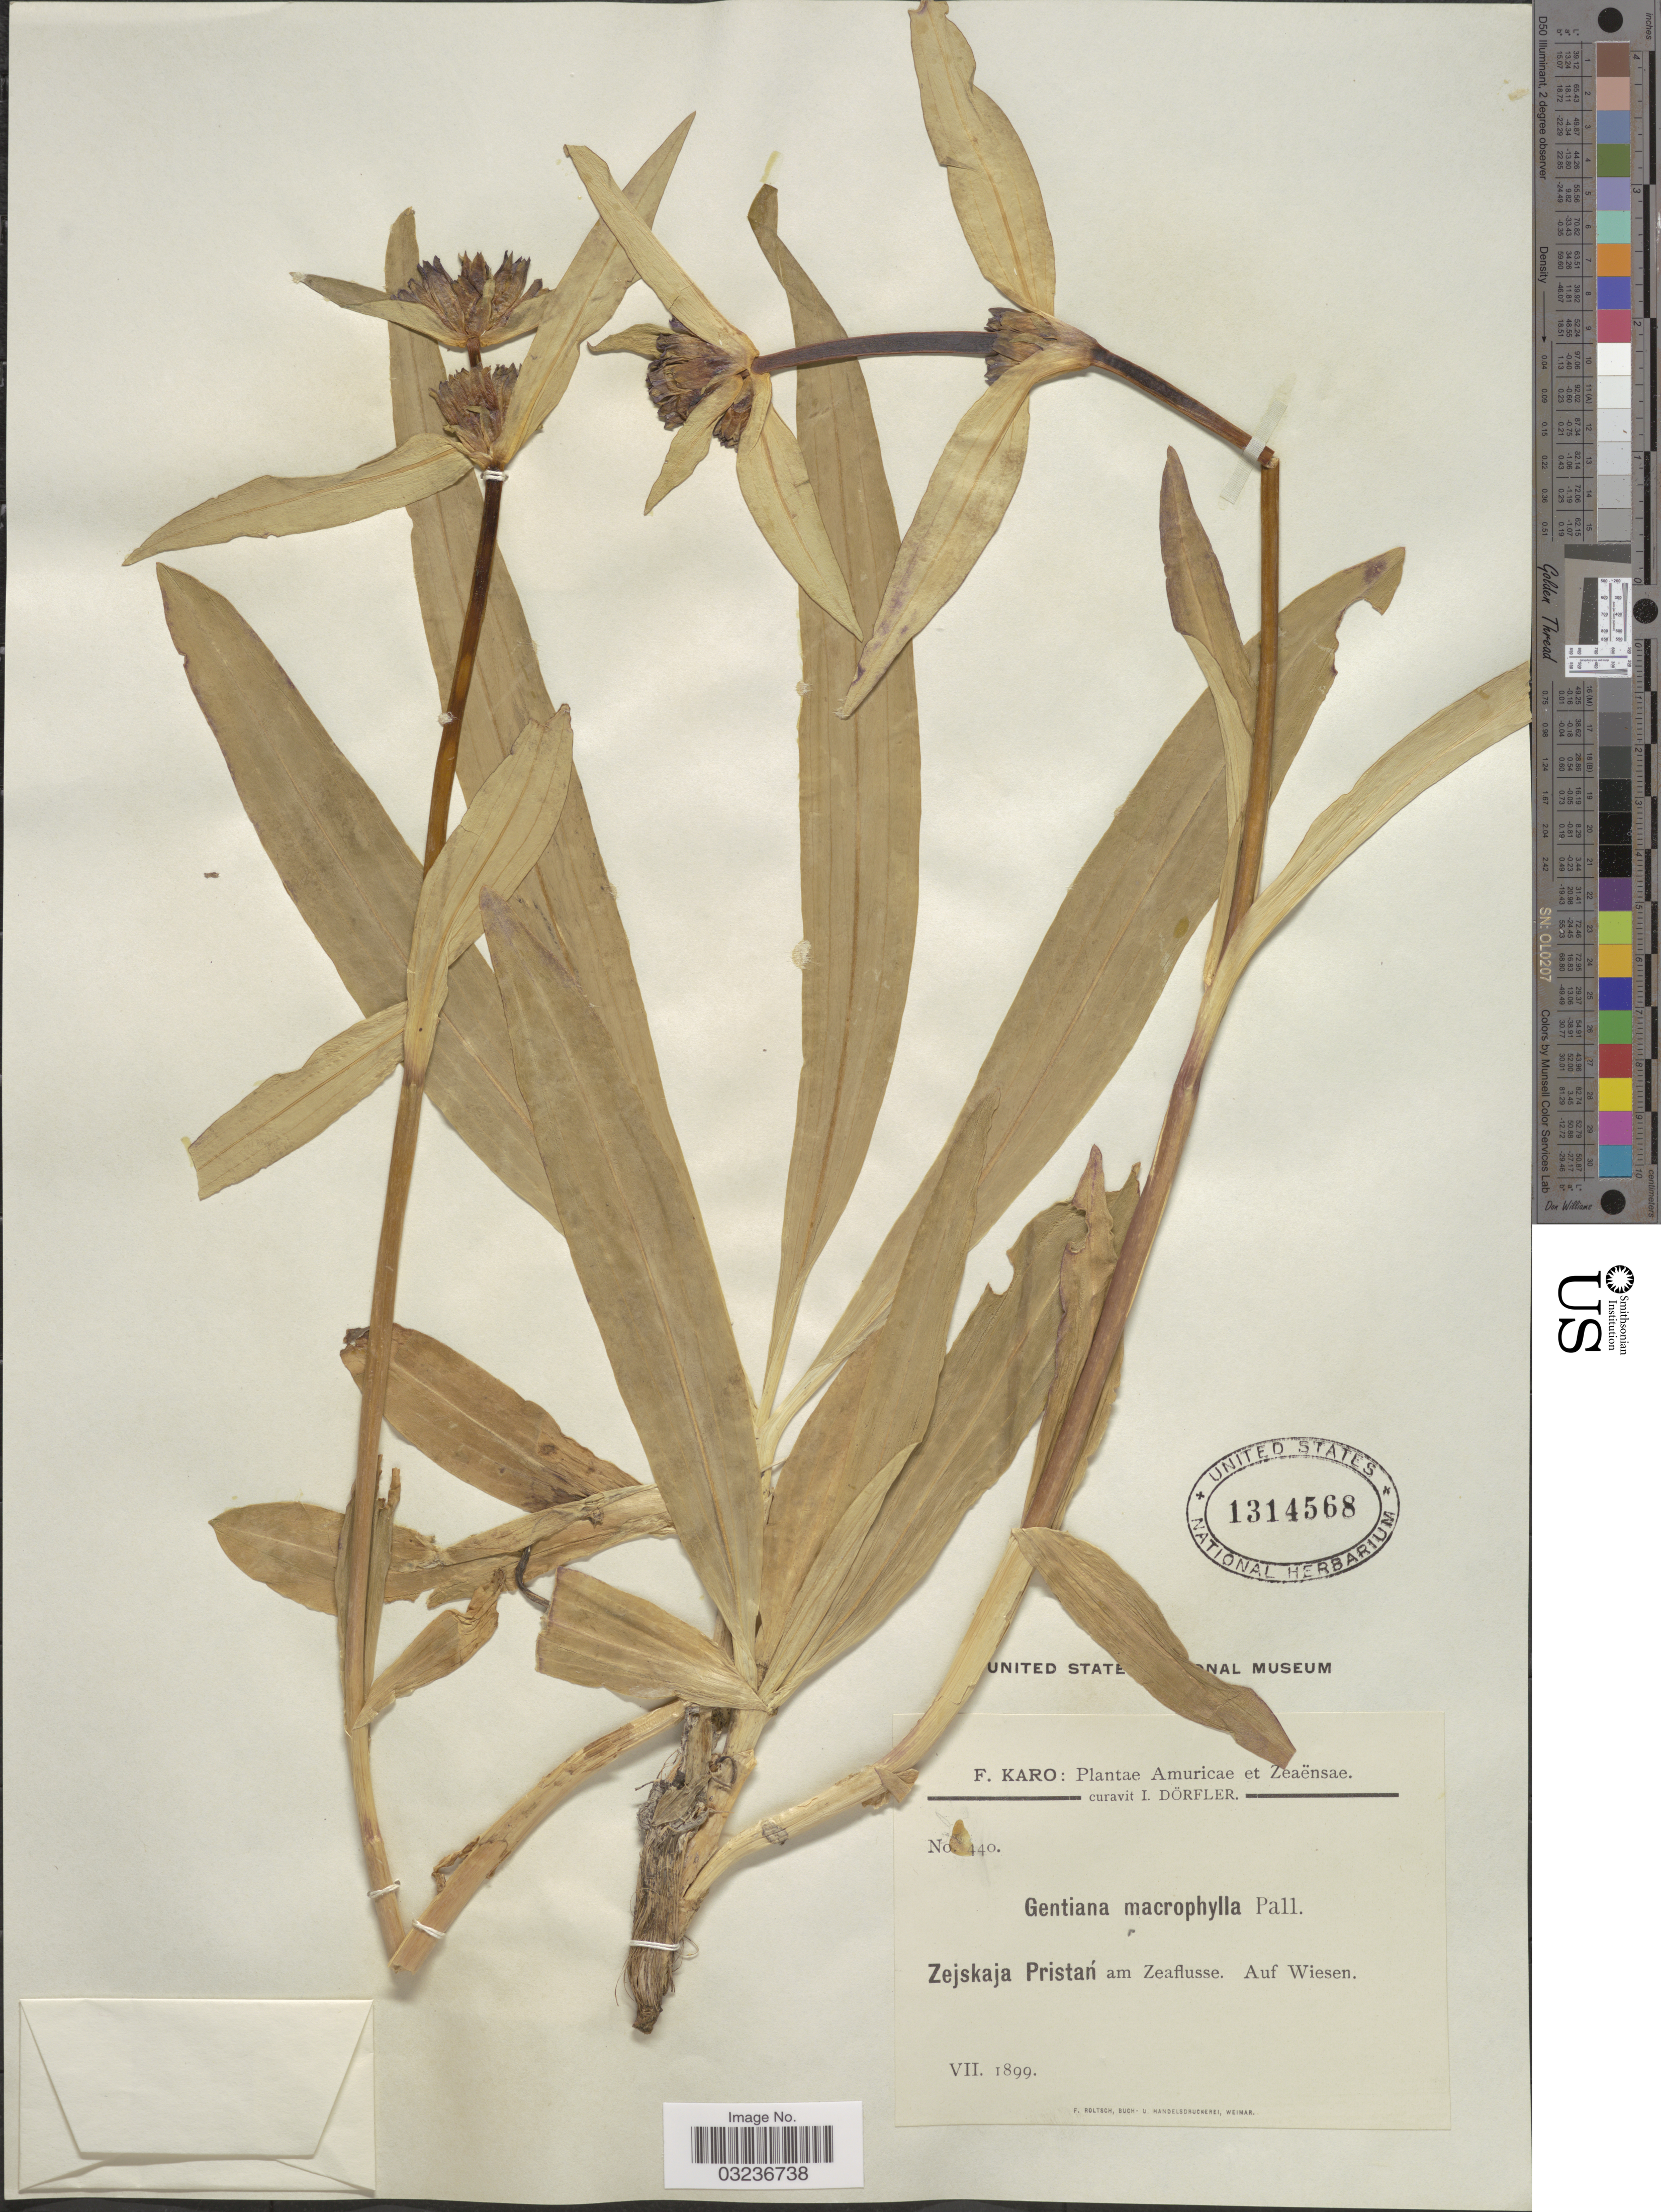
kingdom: Plantae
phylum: Tracheophyta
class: Magnoliopsida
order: Gentianales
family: Gentianaceae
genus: Gentiana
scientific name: Gentiana macrophylla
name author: Pall.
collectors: F. Karo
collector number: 440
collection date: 1899-07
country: Russian Federation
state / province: Amur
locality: Zejskaja Pristán am Zeaflussen, Auf Wiesen.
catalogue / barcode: US 1314568